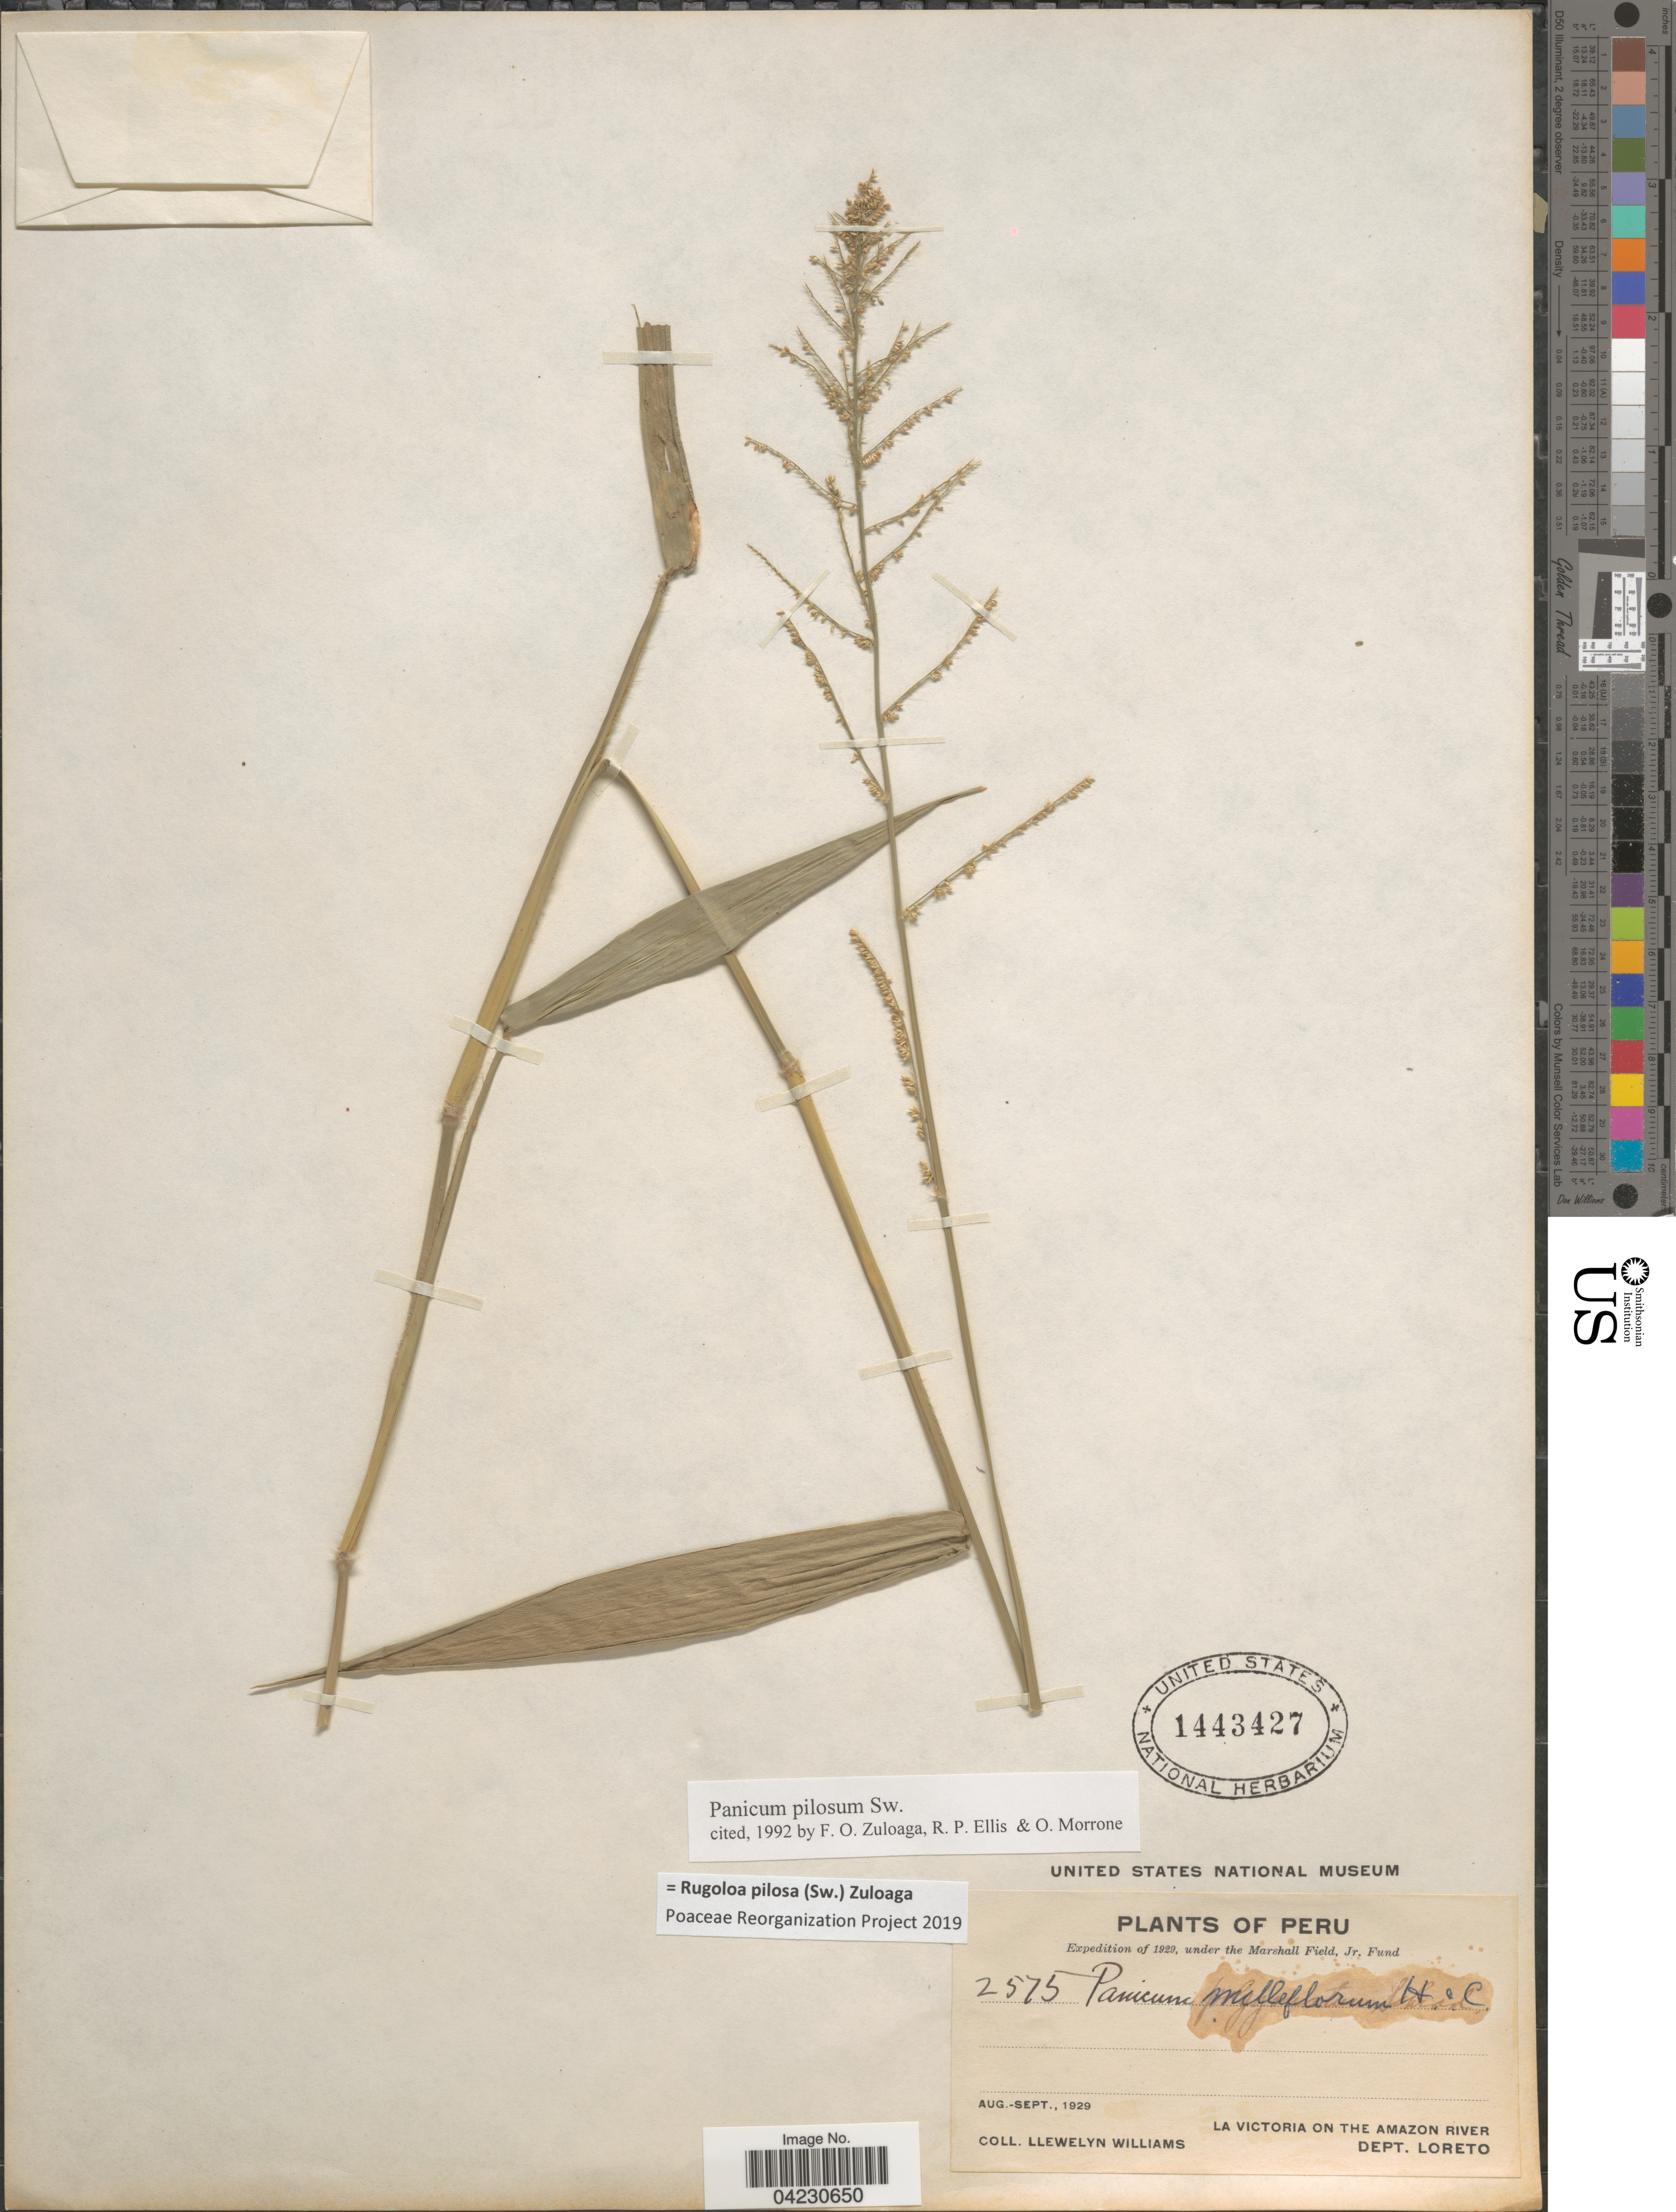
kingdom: Plantae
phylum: Tracheophyta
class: Liliopsida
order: Poales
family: Poaceae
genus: Rugoloa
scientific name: Rugoloa pilosa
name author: (Sw.) Zuloaga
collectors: Ll. Williams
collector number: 2575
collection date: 1929-08/1929-09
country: Peru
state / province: Loreto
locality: Expedition of 1929. La Victoria on the Amazon River. Dept. Loreto.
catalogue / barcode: US 1443427